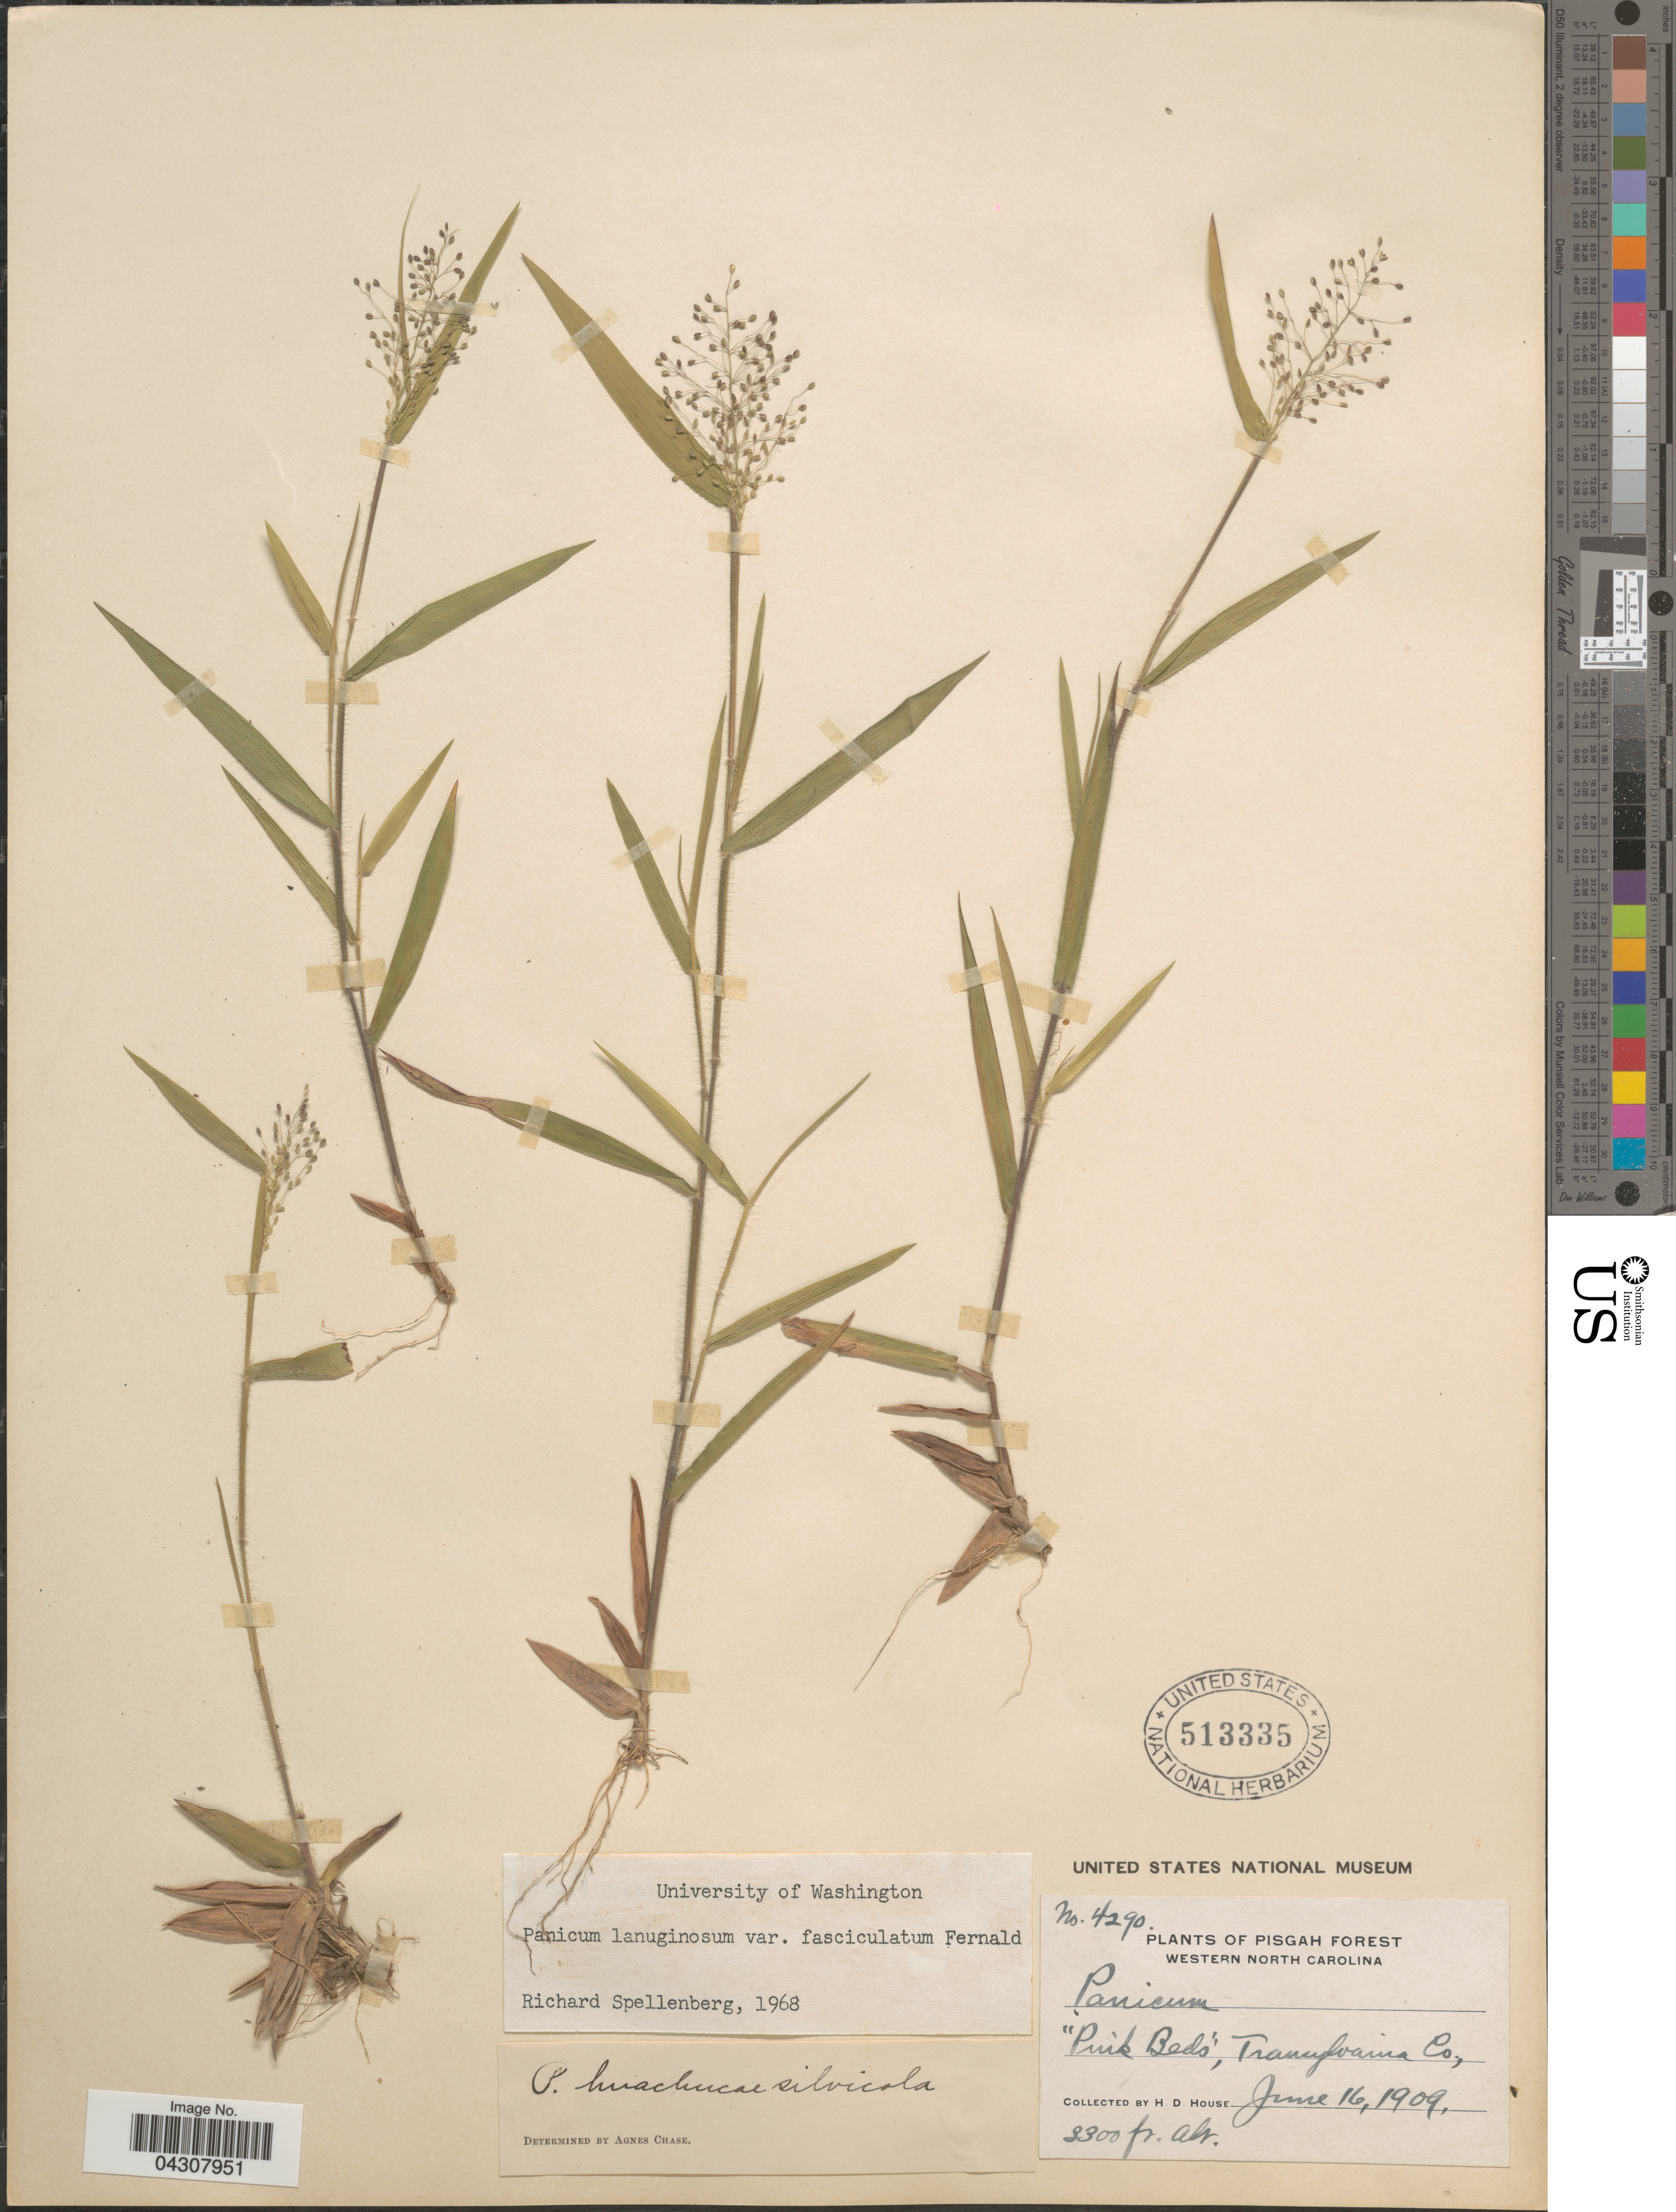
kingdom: Plantae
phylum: Tracheophyta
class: Liliopsida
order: Poales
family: Poaceae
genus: Dichanthelium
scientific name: Dichanthelium acuminatum var. acuminatum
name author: (Sw.) Gould & C.A. Clark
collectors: H. D. House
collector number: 4290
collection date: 1909-06-16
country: United States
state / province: North Carolina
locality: Pisgah Forest. Western North Carolina. "Pink Beds", Transylvania Co.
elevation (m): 701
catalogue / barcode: US 513335